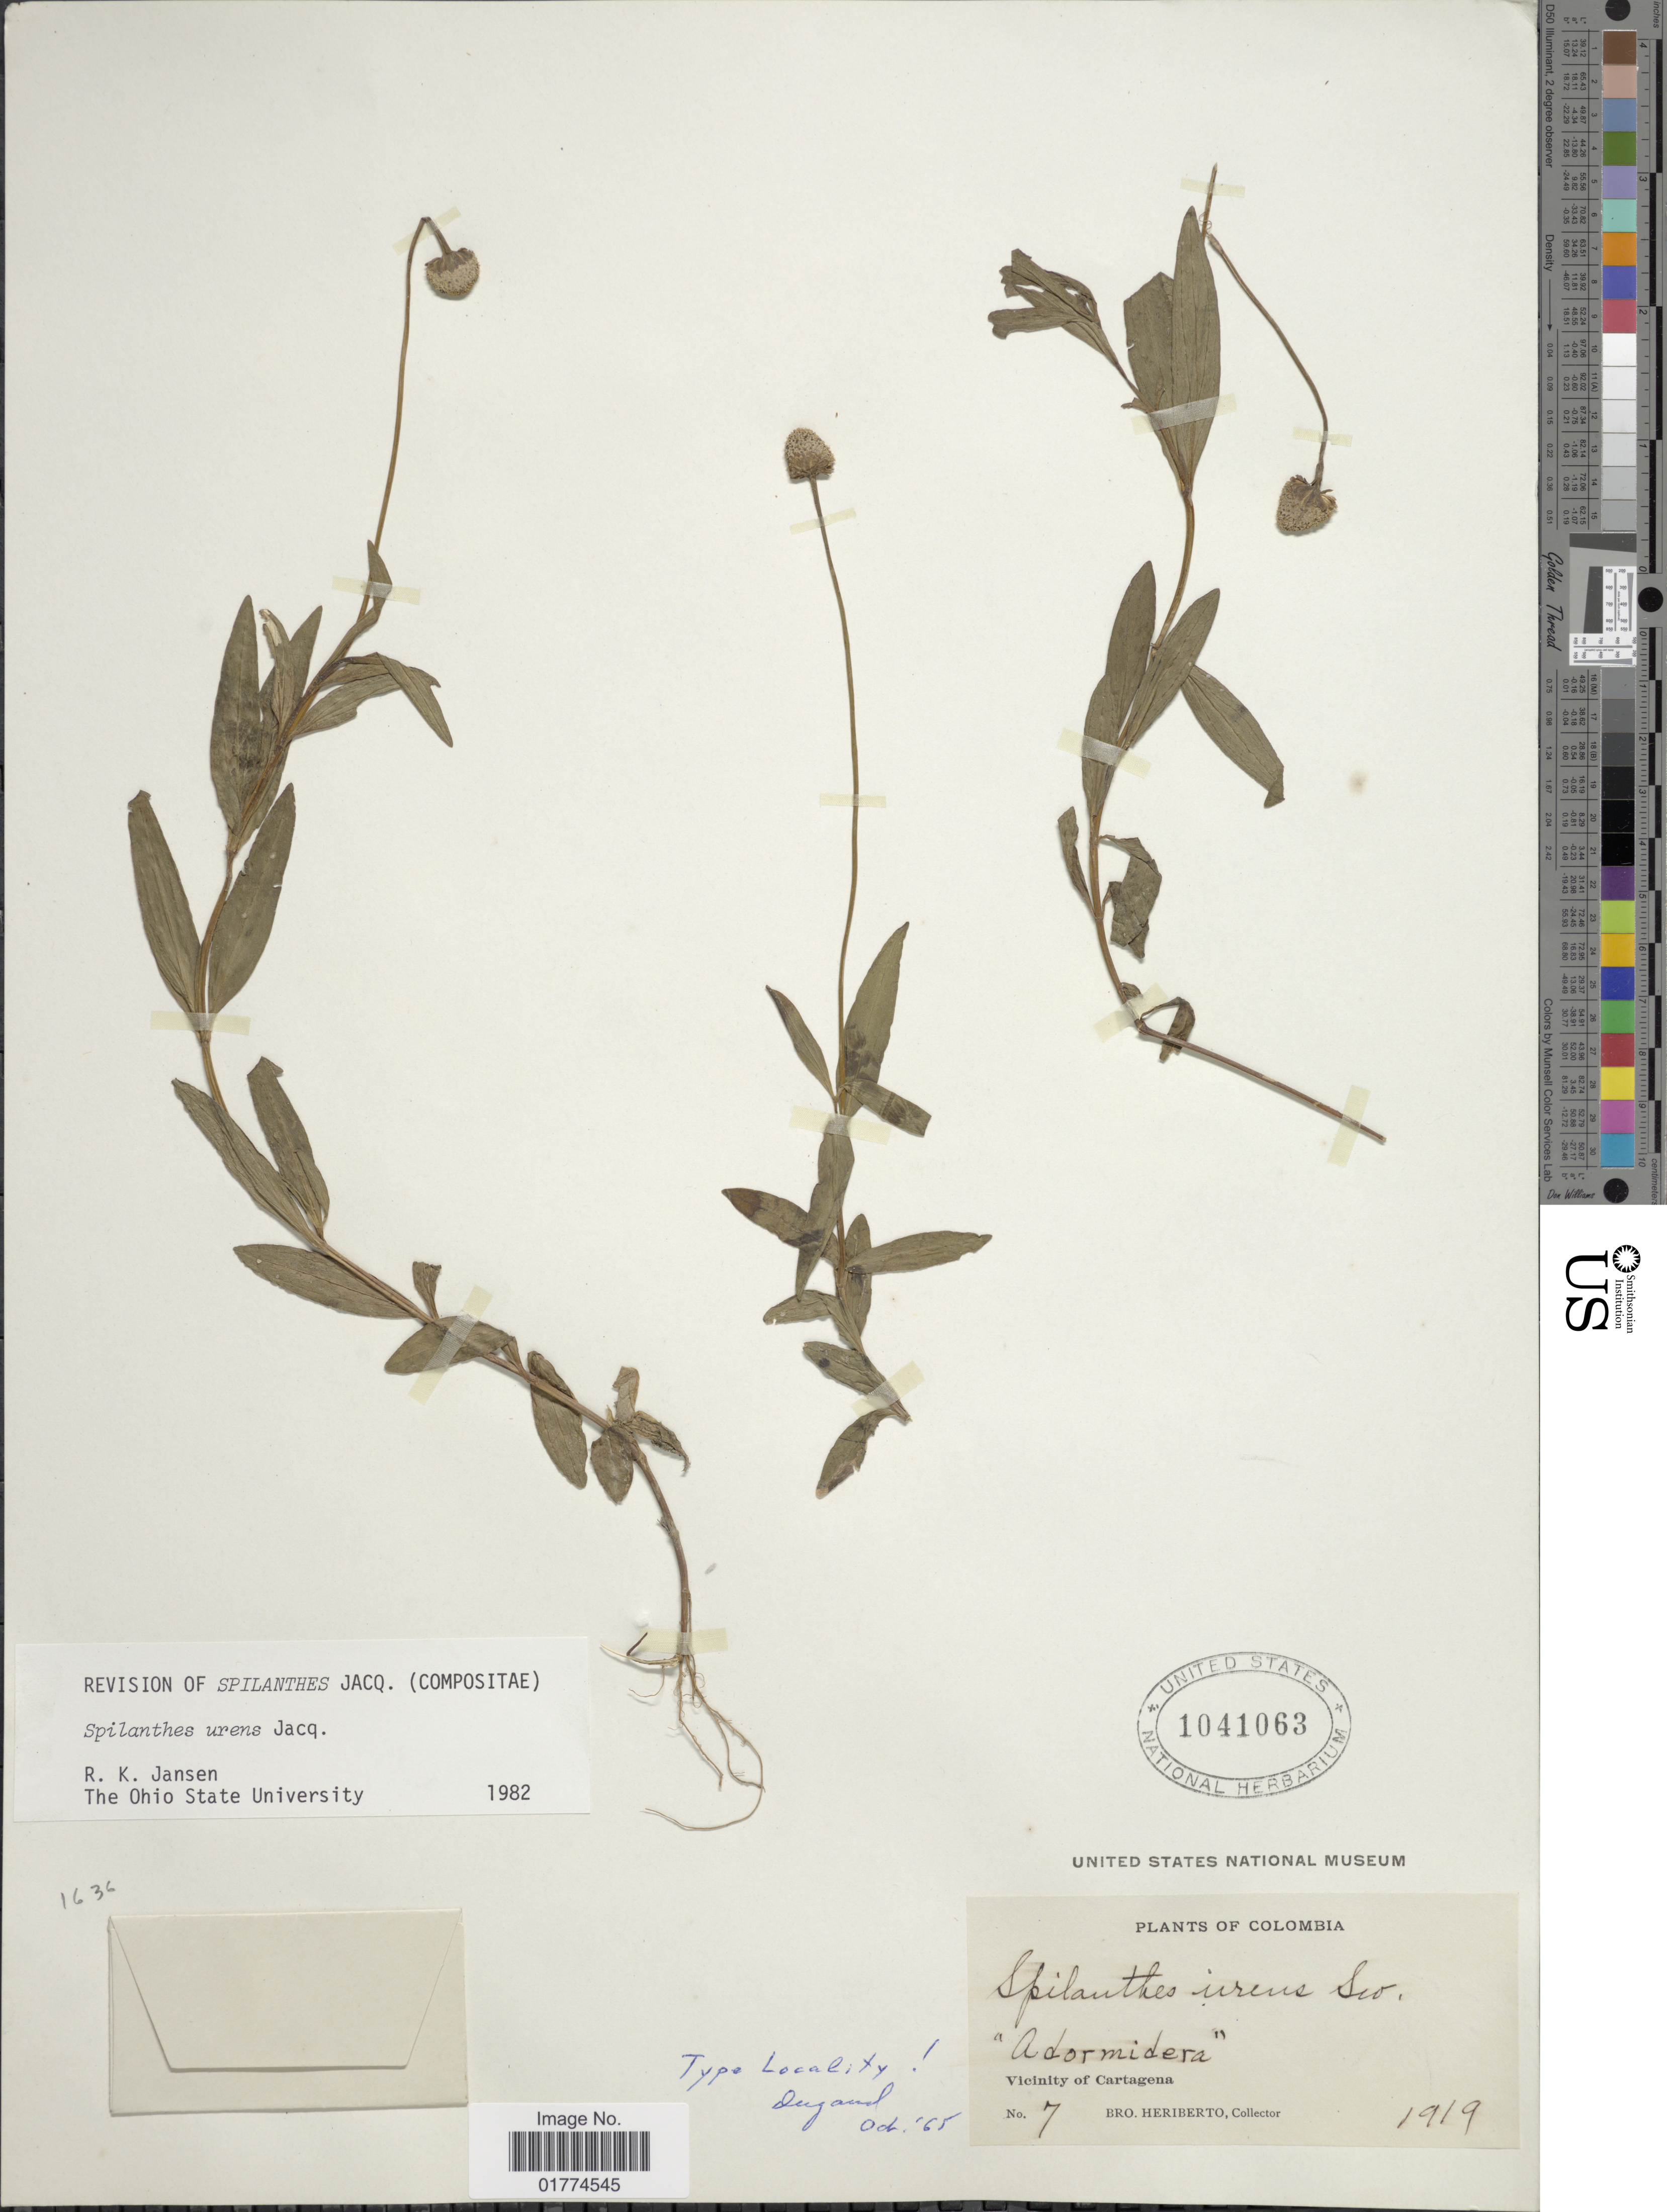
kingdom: Plantae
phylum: Tracheophyta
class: Magnoliopsida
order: Asterales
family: Asteraceae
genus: Spilanthes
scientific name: Spilanthes urens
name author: Jacq.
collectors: B. Heriberto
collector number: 7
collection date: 1919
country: Colombia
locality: Vicinity of Cartagena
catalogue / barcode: US 1041063